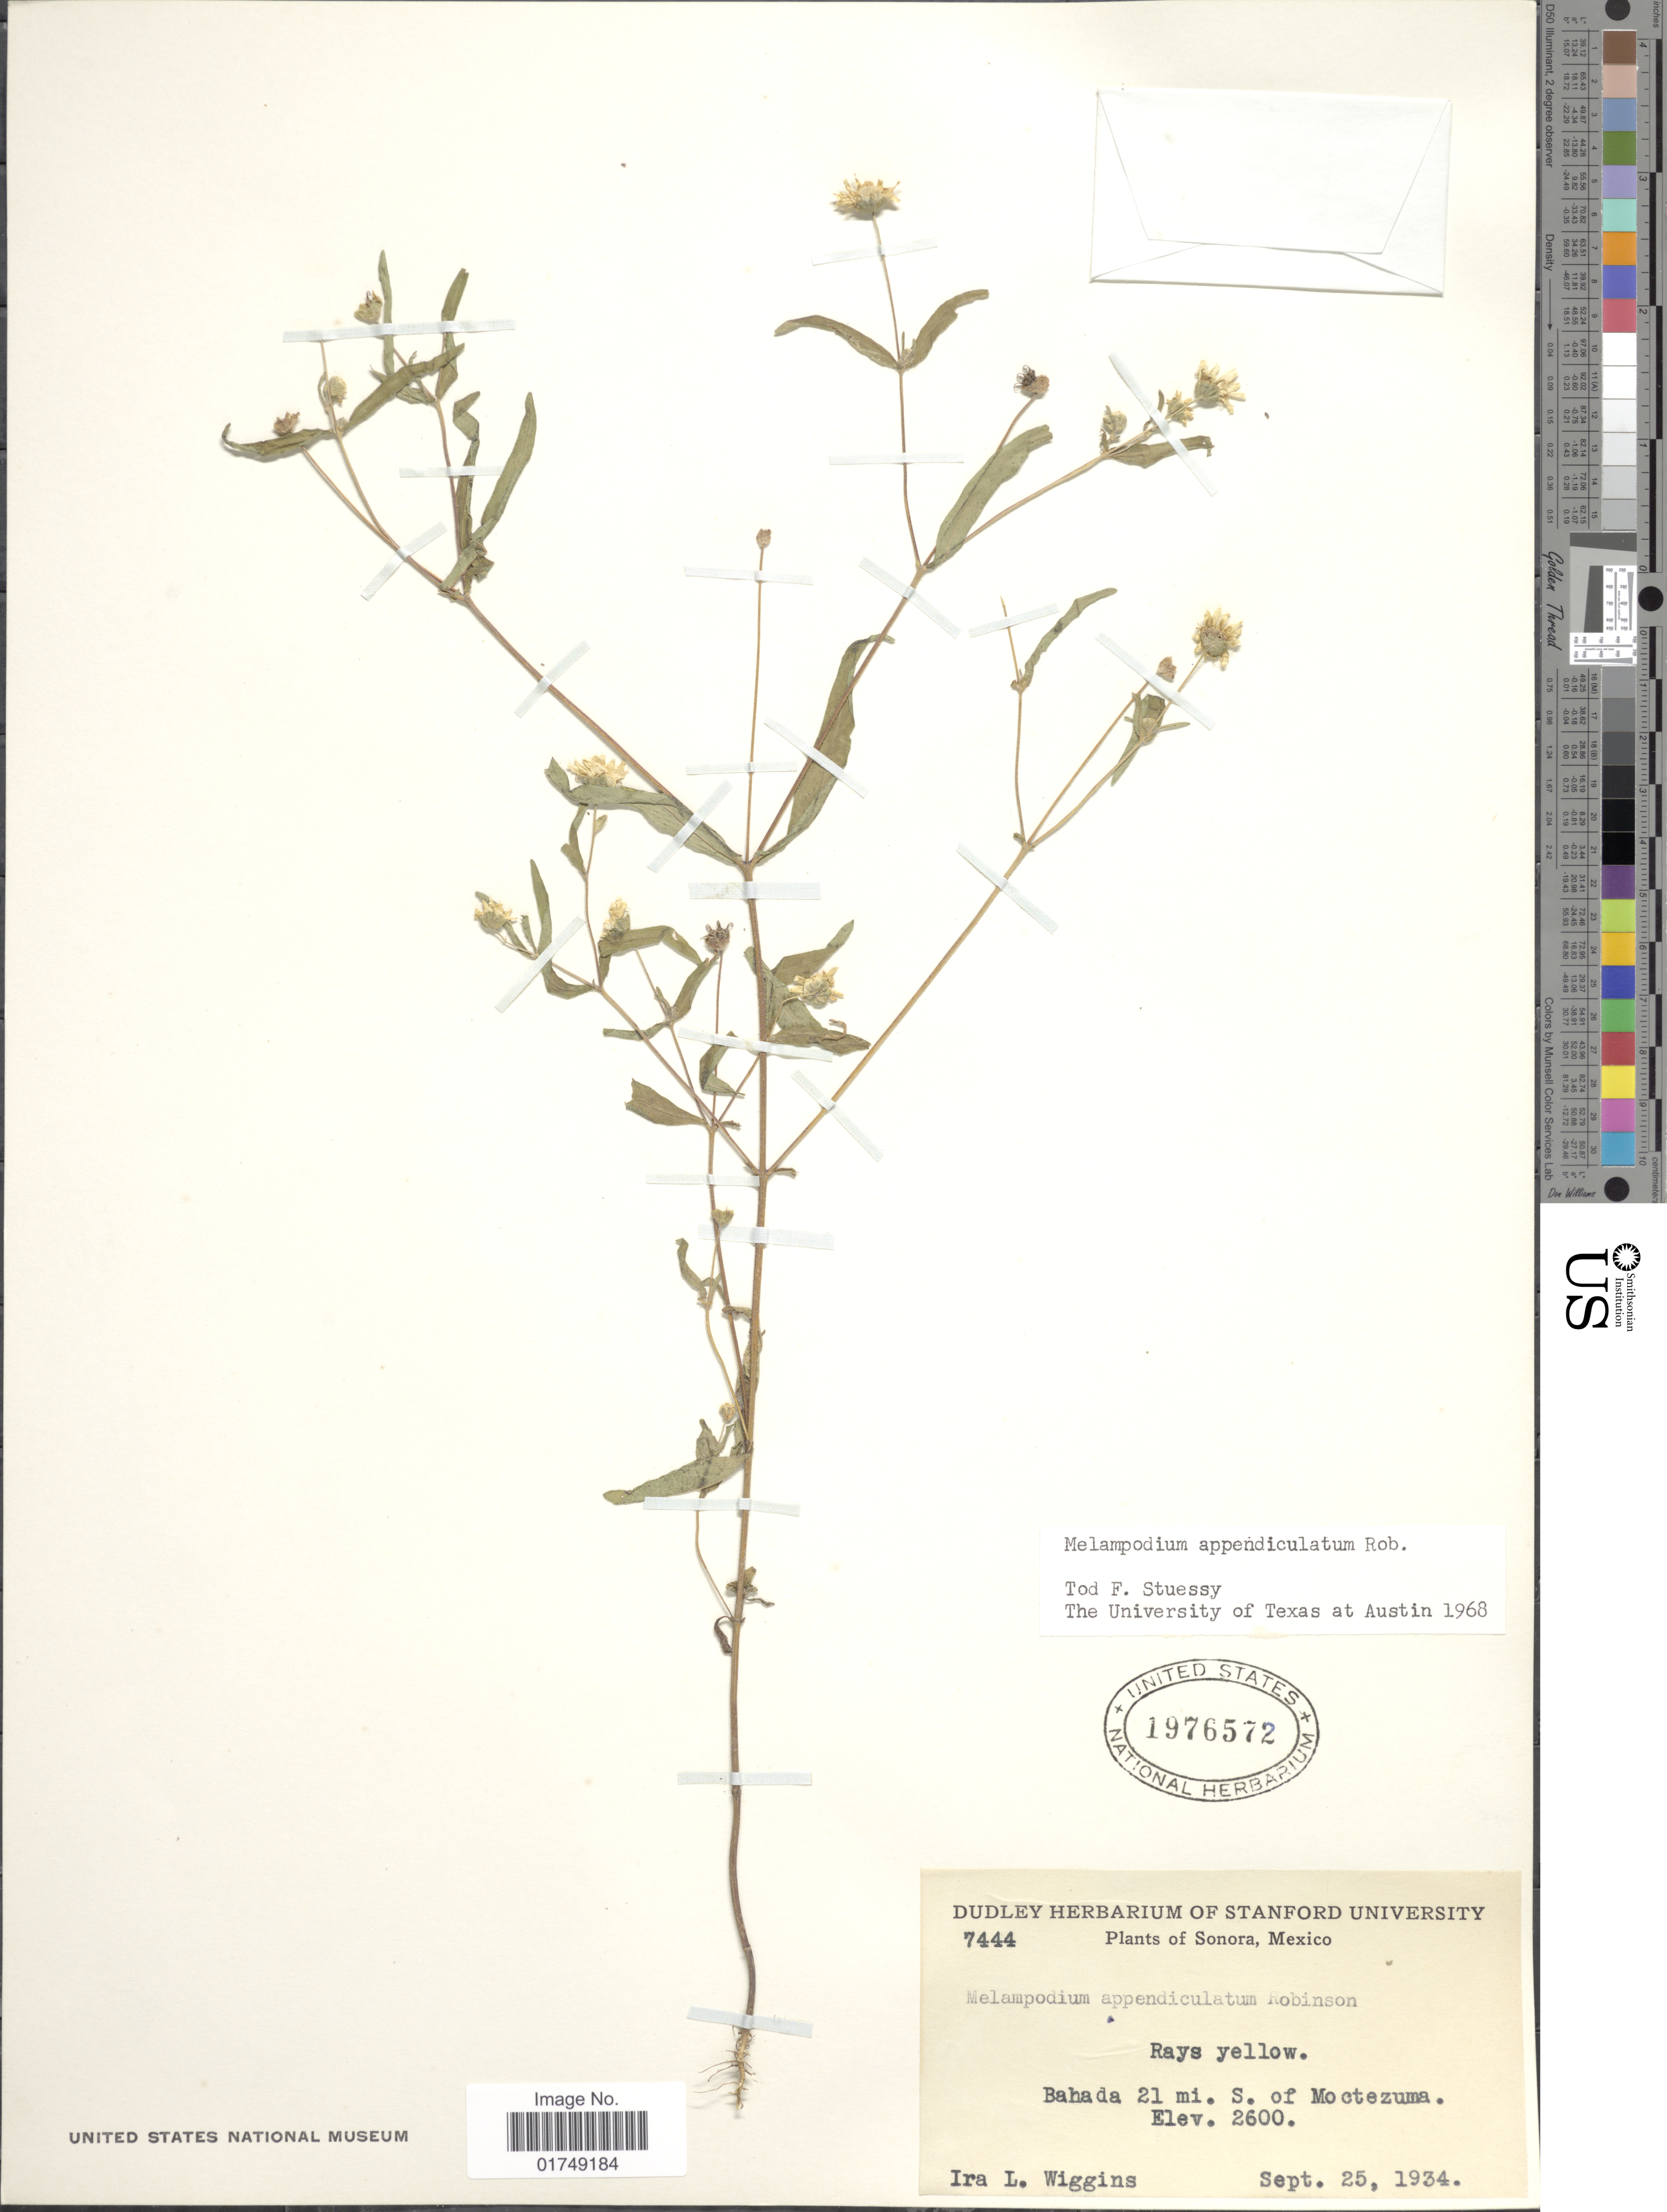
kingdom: Plantae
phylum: Tracheophyta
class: Magnoliopsida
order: Asterales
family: Asteraceae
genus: Melampodium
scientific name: Melampodium appendiculatum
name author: B.L. Rob.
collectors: I. L. Wiggins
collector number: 7444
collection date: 1934-09-25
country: Mexico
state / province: Sonora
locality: Bahada 21 mi. S. of Moctezuma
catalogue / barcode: US 1976572